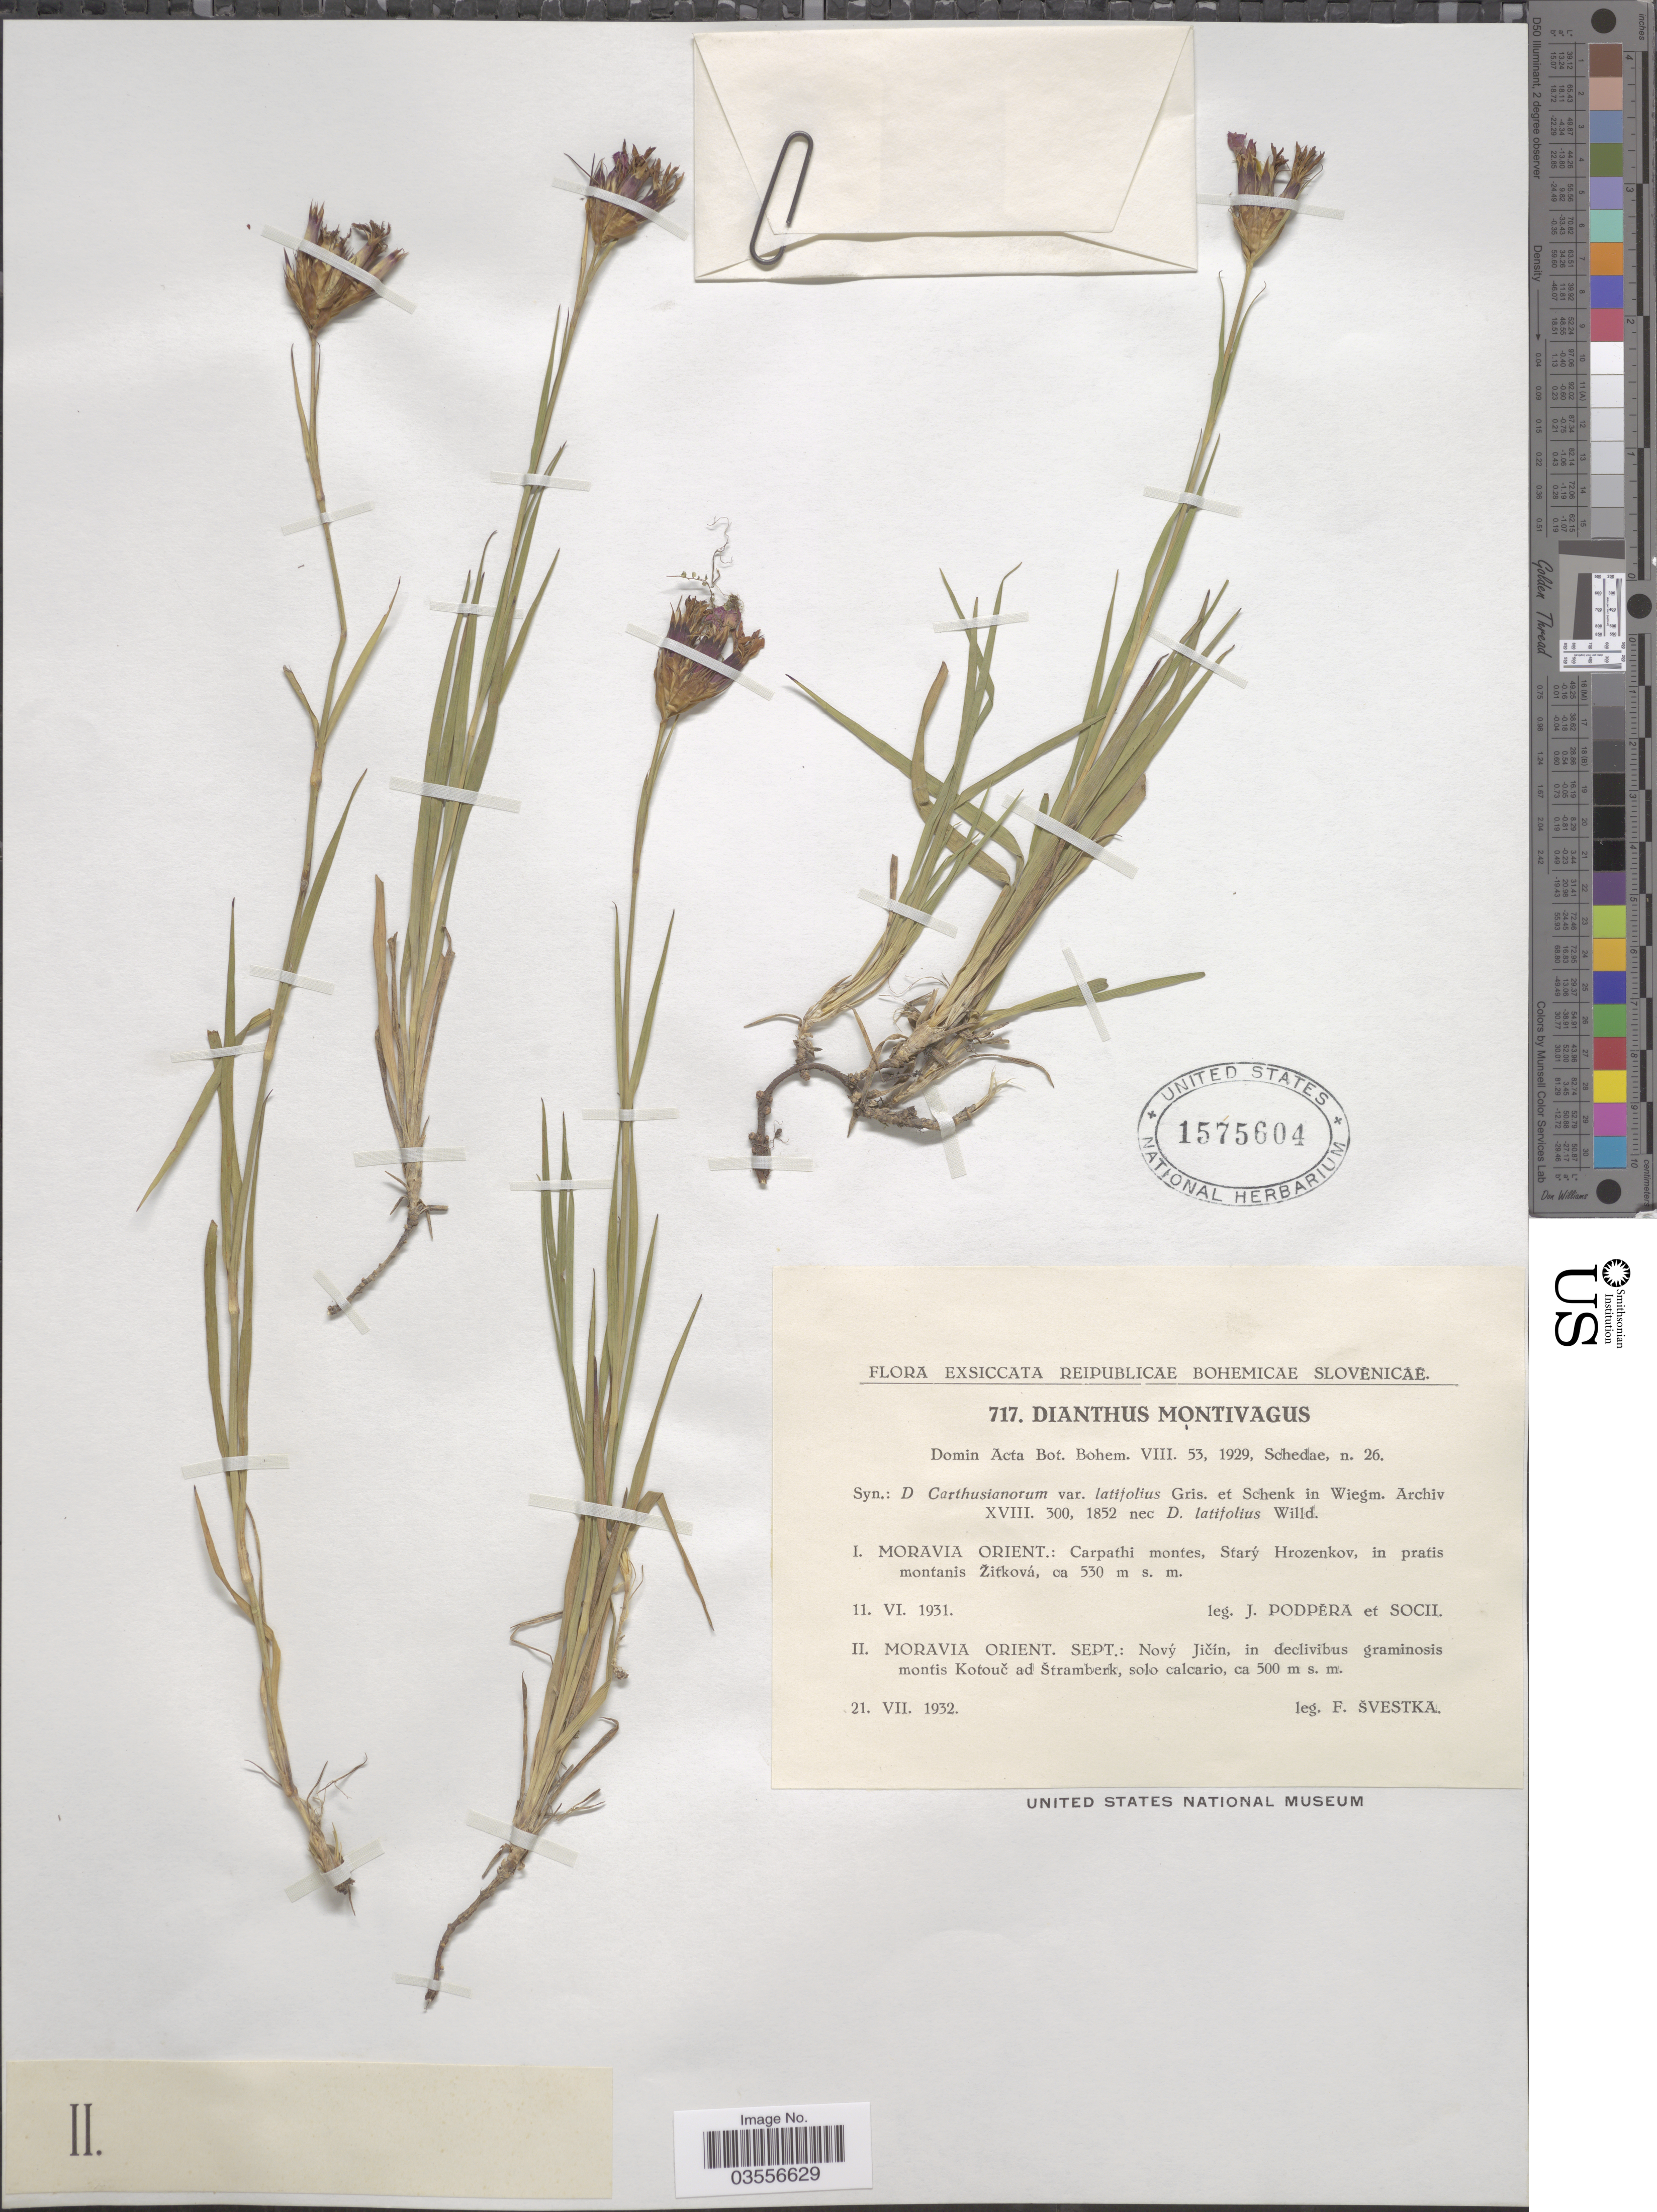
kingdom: Plantae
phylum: Tracheophyta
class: Magnoliopsida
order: Caryophyllales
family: Caryophyllaceae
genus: Dianthus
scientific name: Dianthus montivagus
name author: Domin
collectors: F. Svestka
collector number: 717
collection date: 1932-07-21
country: Czechia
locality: Moravia Orient. Sept.: Nový Jičín, in declivibus graminosis montis Koutouč ad Štramberk, solo calcario.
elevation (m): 500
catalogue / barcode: US 1575604